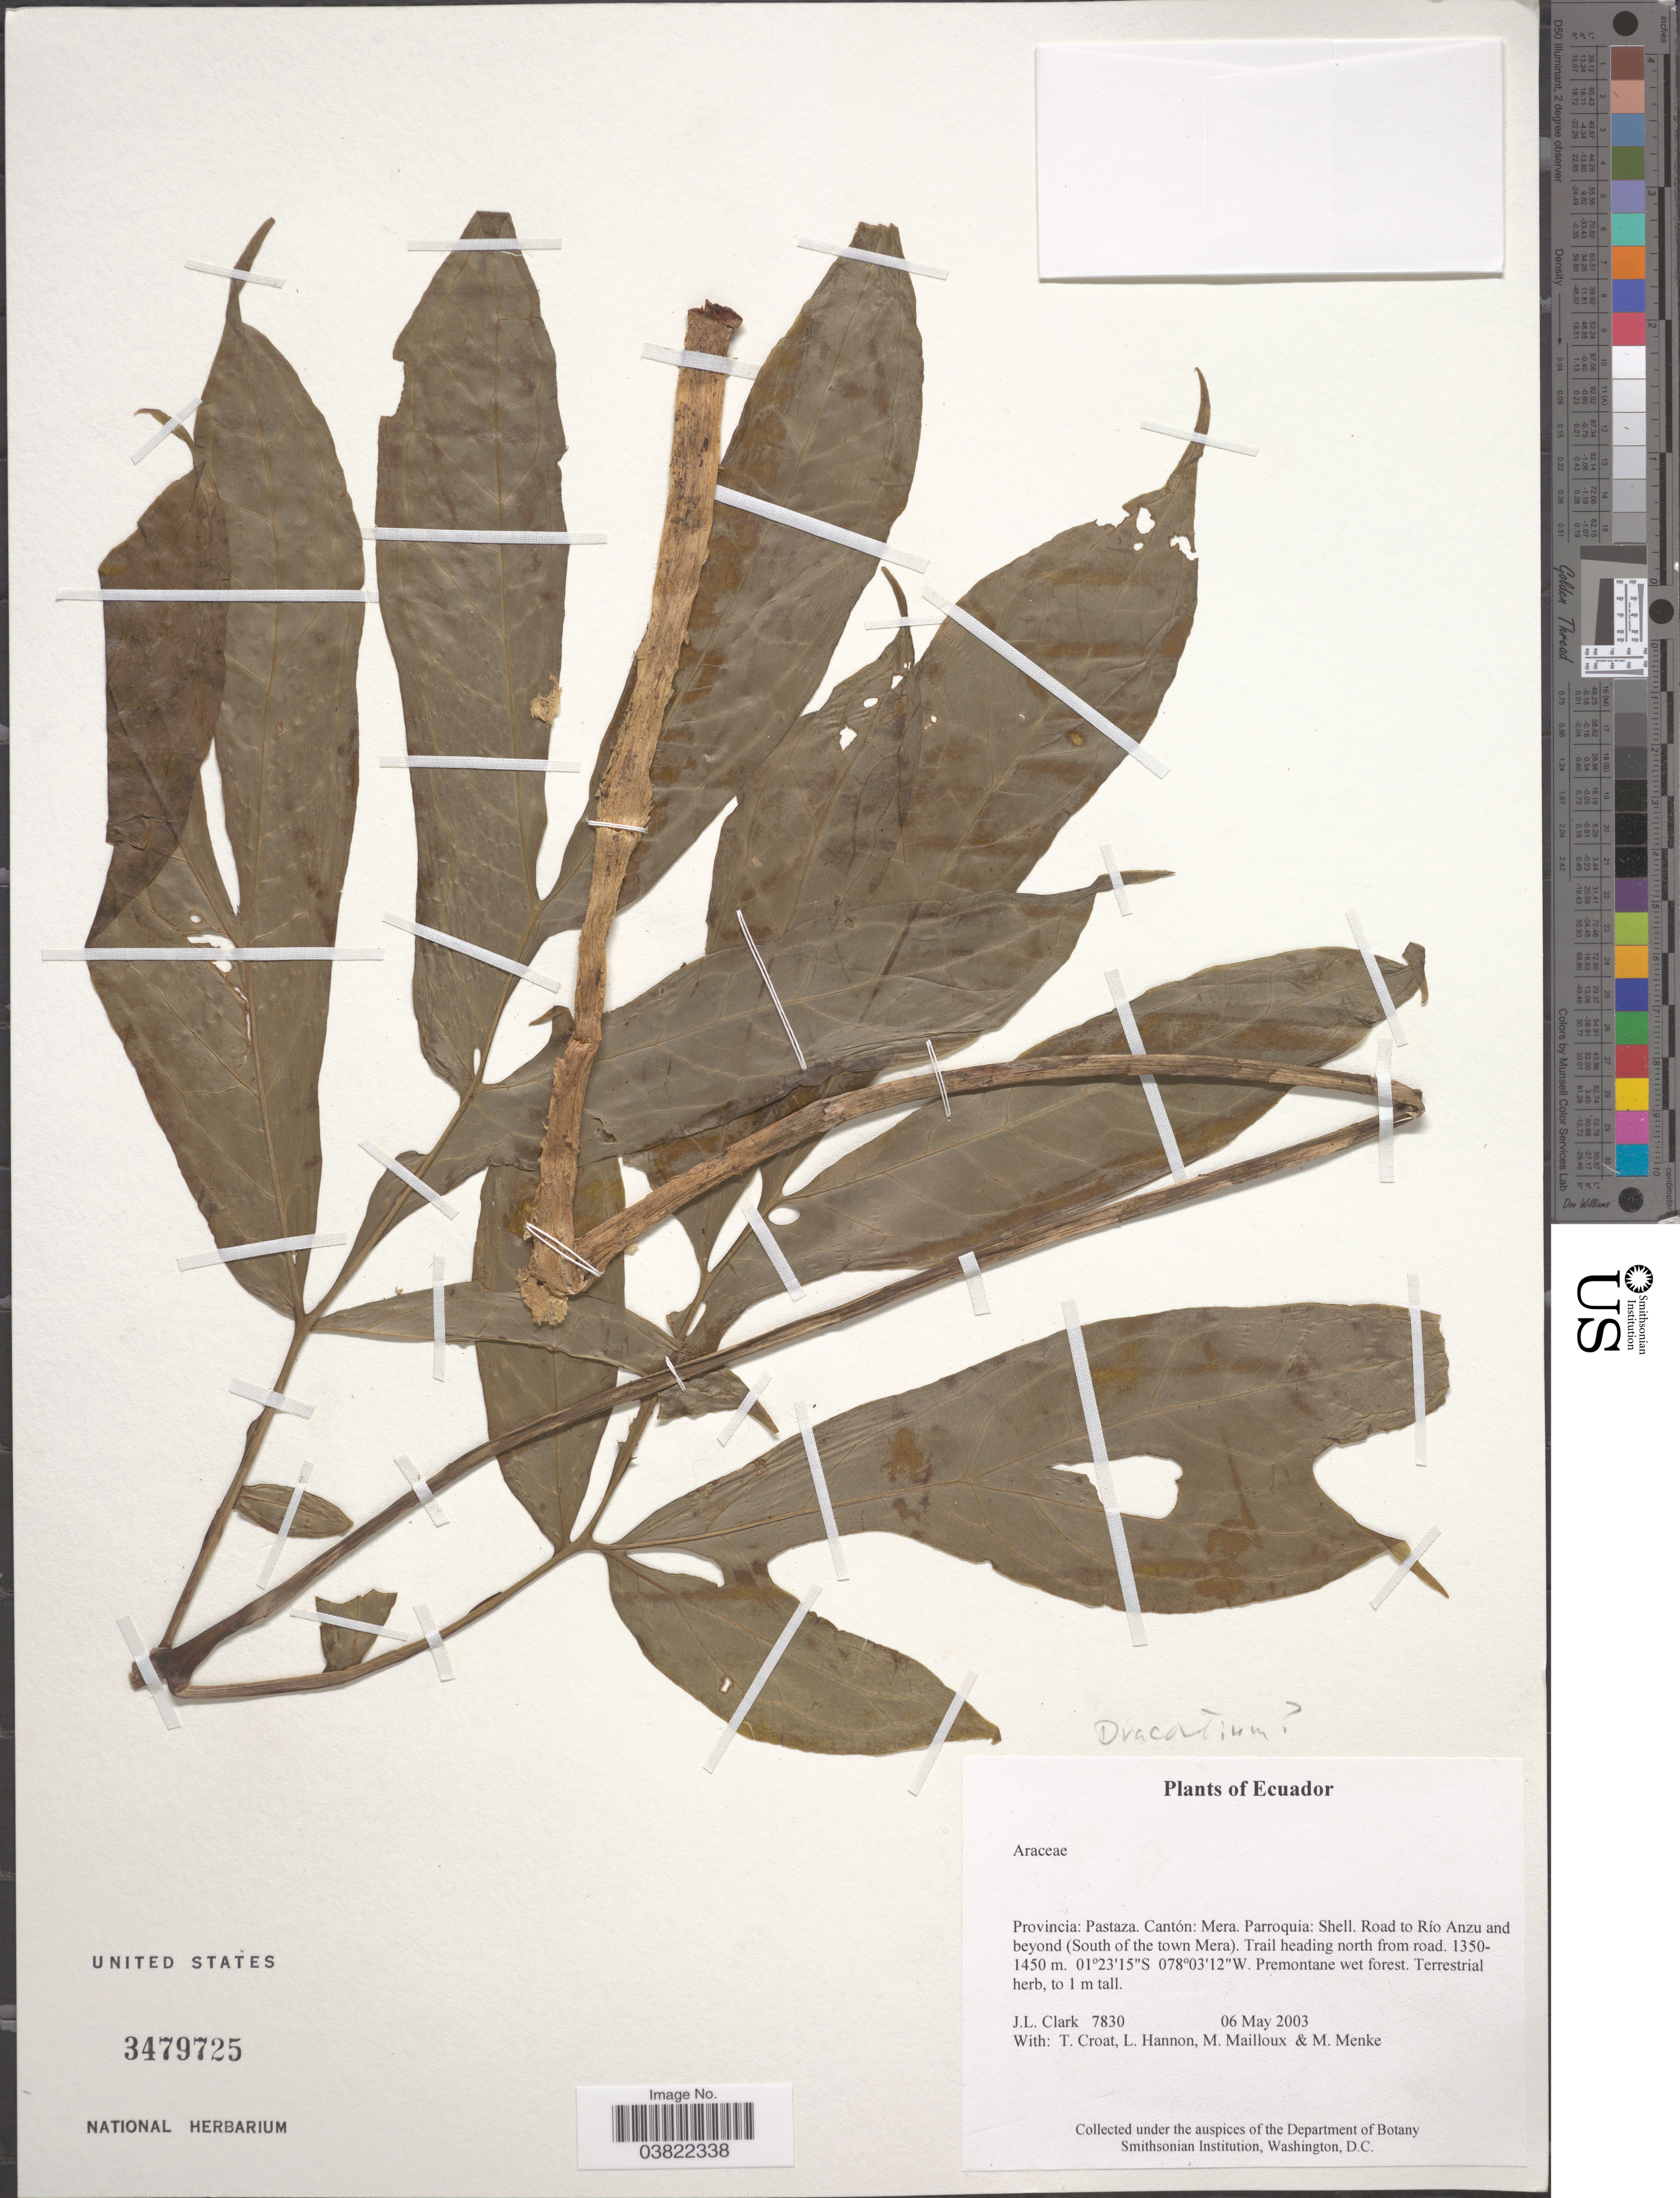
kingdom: Plantae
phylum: Tracheophyta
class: Liliopsida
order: Alismatales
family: Araceae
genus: Dracontium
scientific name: Dracontium sp.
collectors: J. L. Clark, T. B. Croat, L. Hannon, M. Mailloux & M. Menke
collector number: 7830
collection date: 2003-05-06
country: Ecuador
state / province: Pastaza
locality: Cantón: Mera. Parroquia: Shell. Road to Río Anzu and beyond (South of the town Mera). Trail heading north from road.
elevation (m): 1350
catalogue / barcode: US 3479725